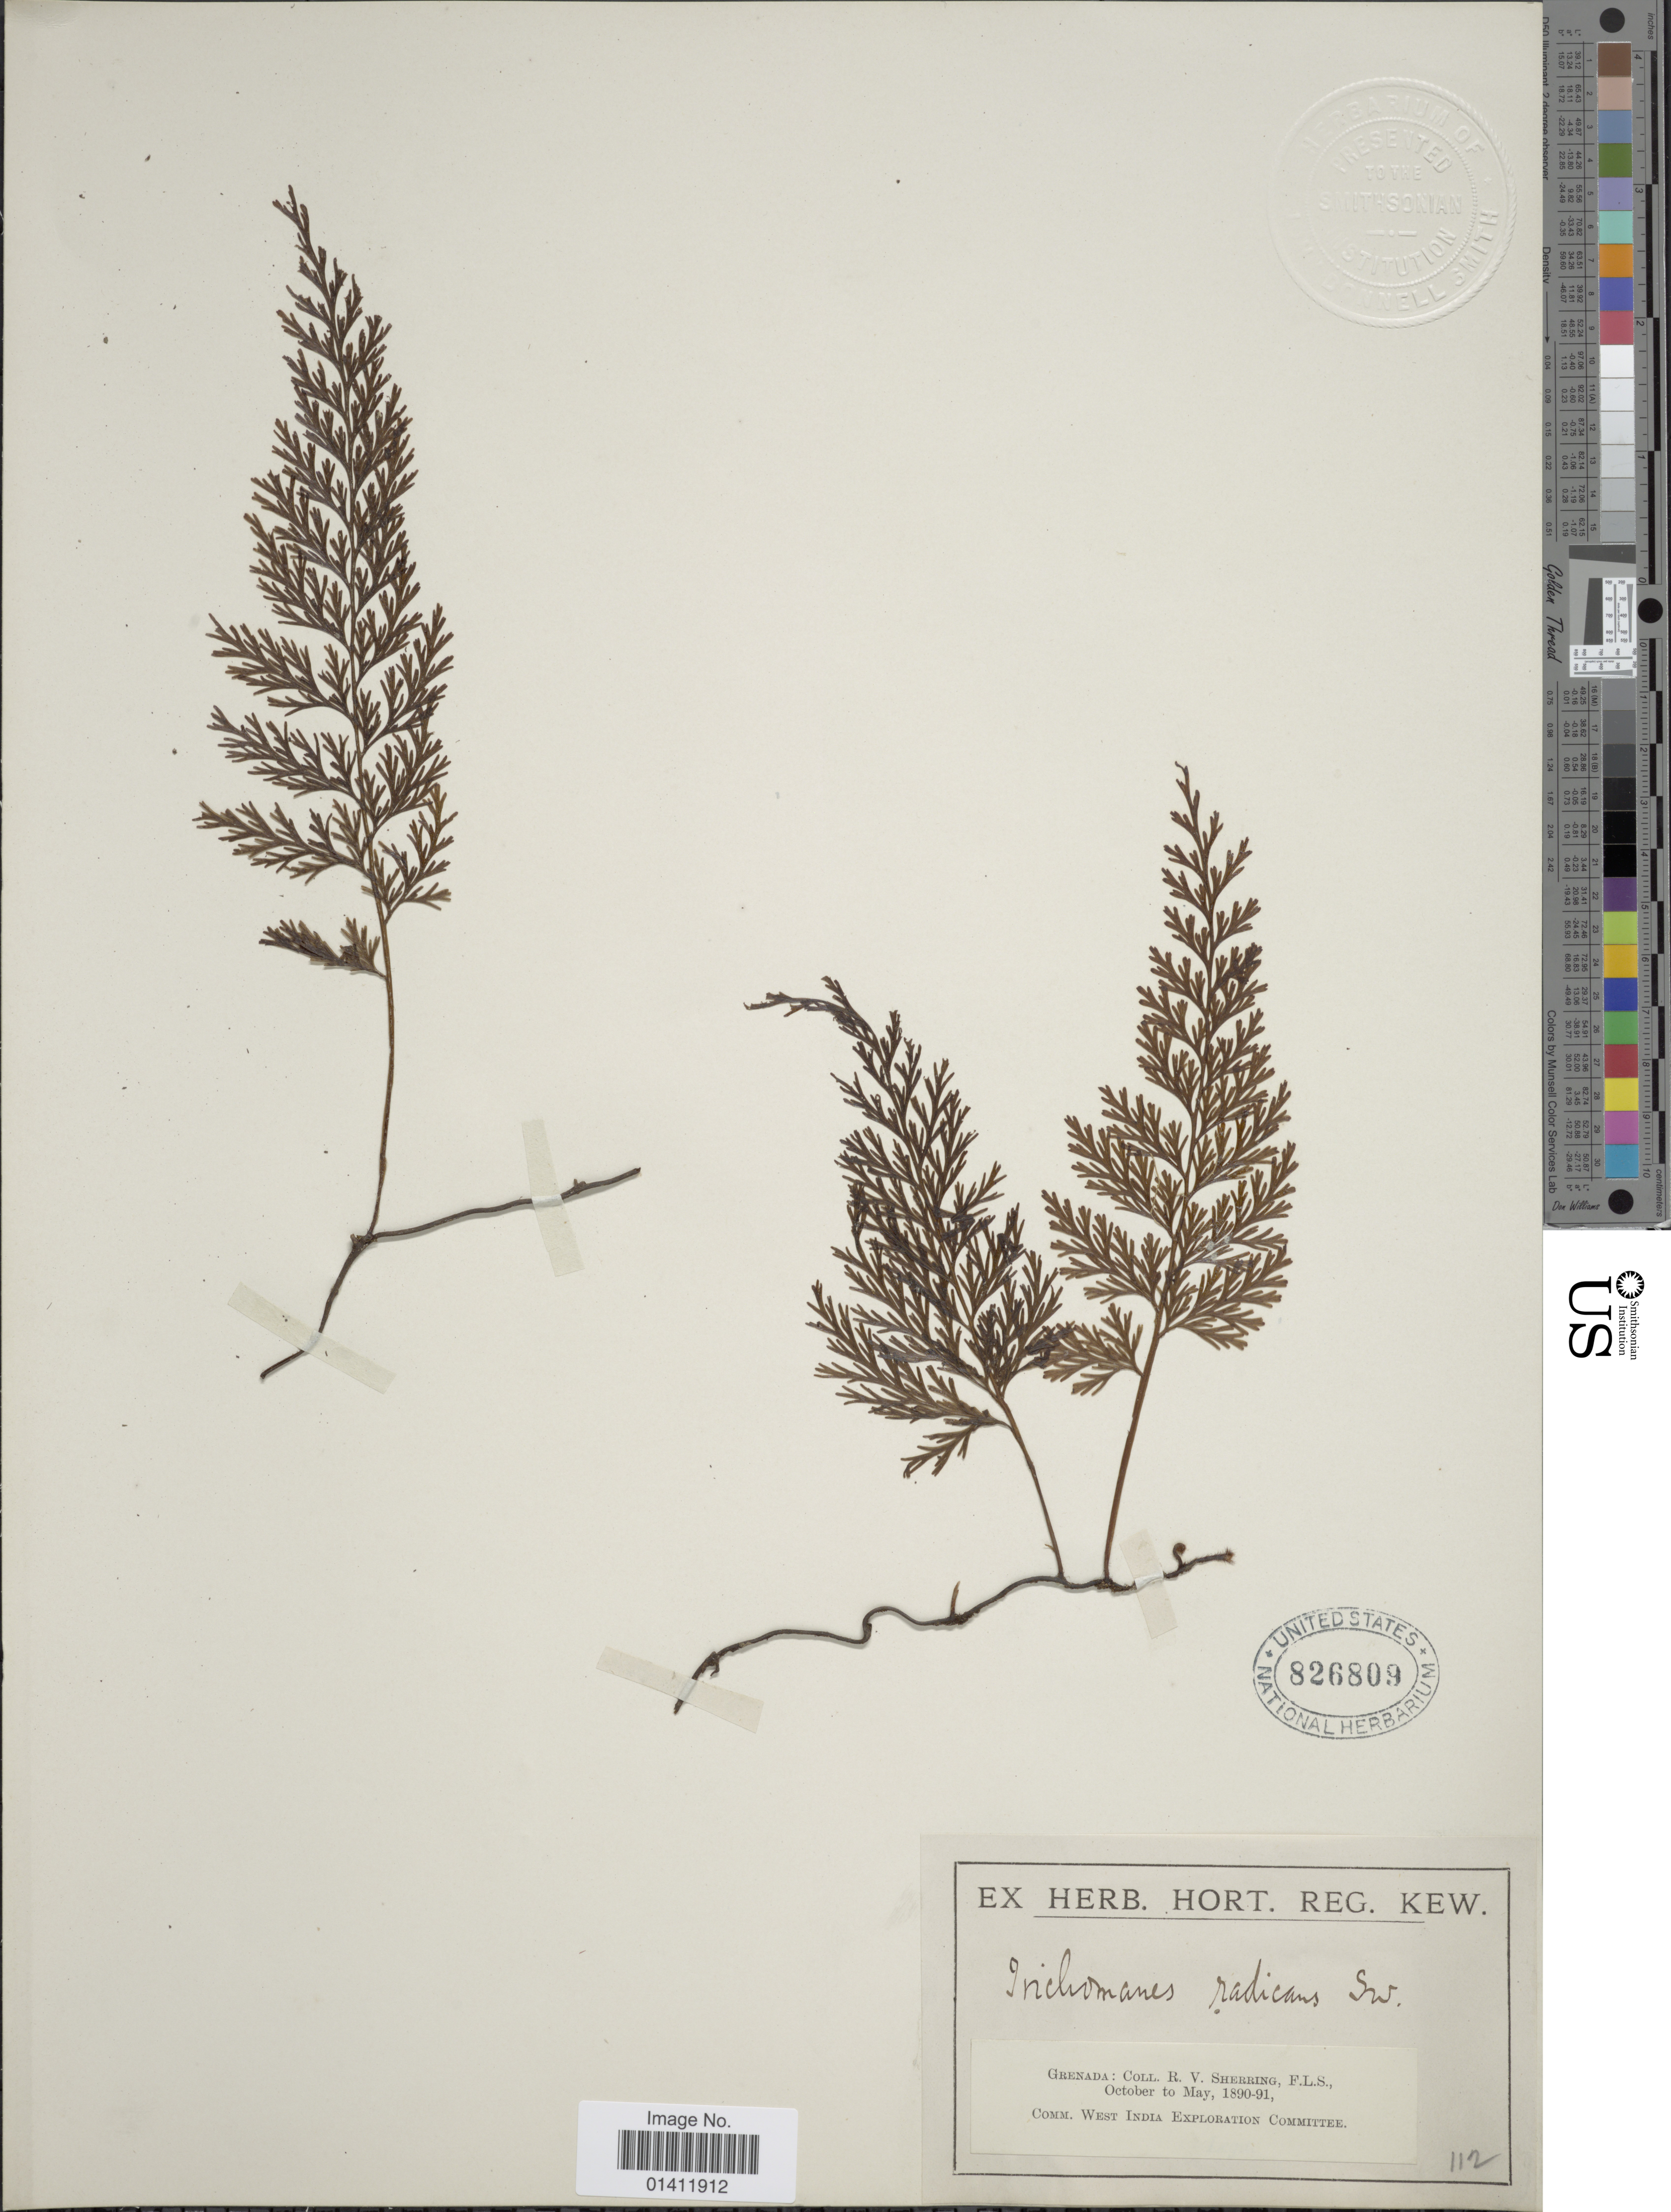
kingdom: Plantae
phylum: Tracheophyta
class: Polypodiopsida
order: Hymenophyllales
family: Hymenophyllaceae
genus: Vandenboschia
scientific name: Vandenboschia radicans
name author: (Sw.) Copel.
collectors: R. Sherring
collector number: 112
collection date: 1890-10/1891-05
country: Grenada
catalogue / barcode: US 826809